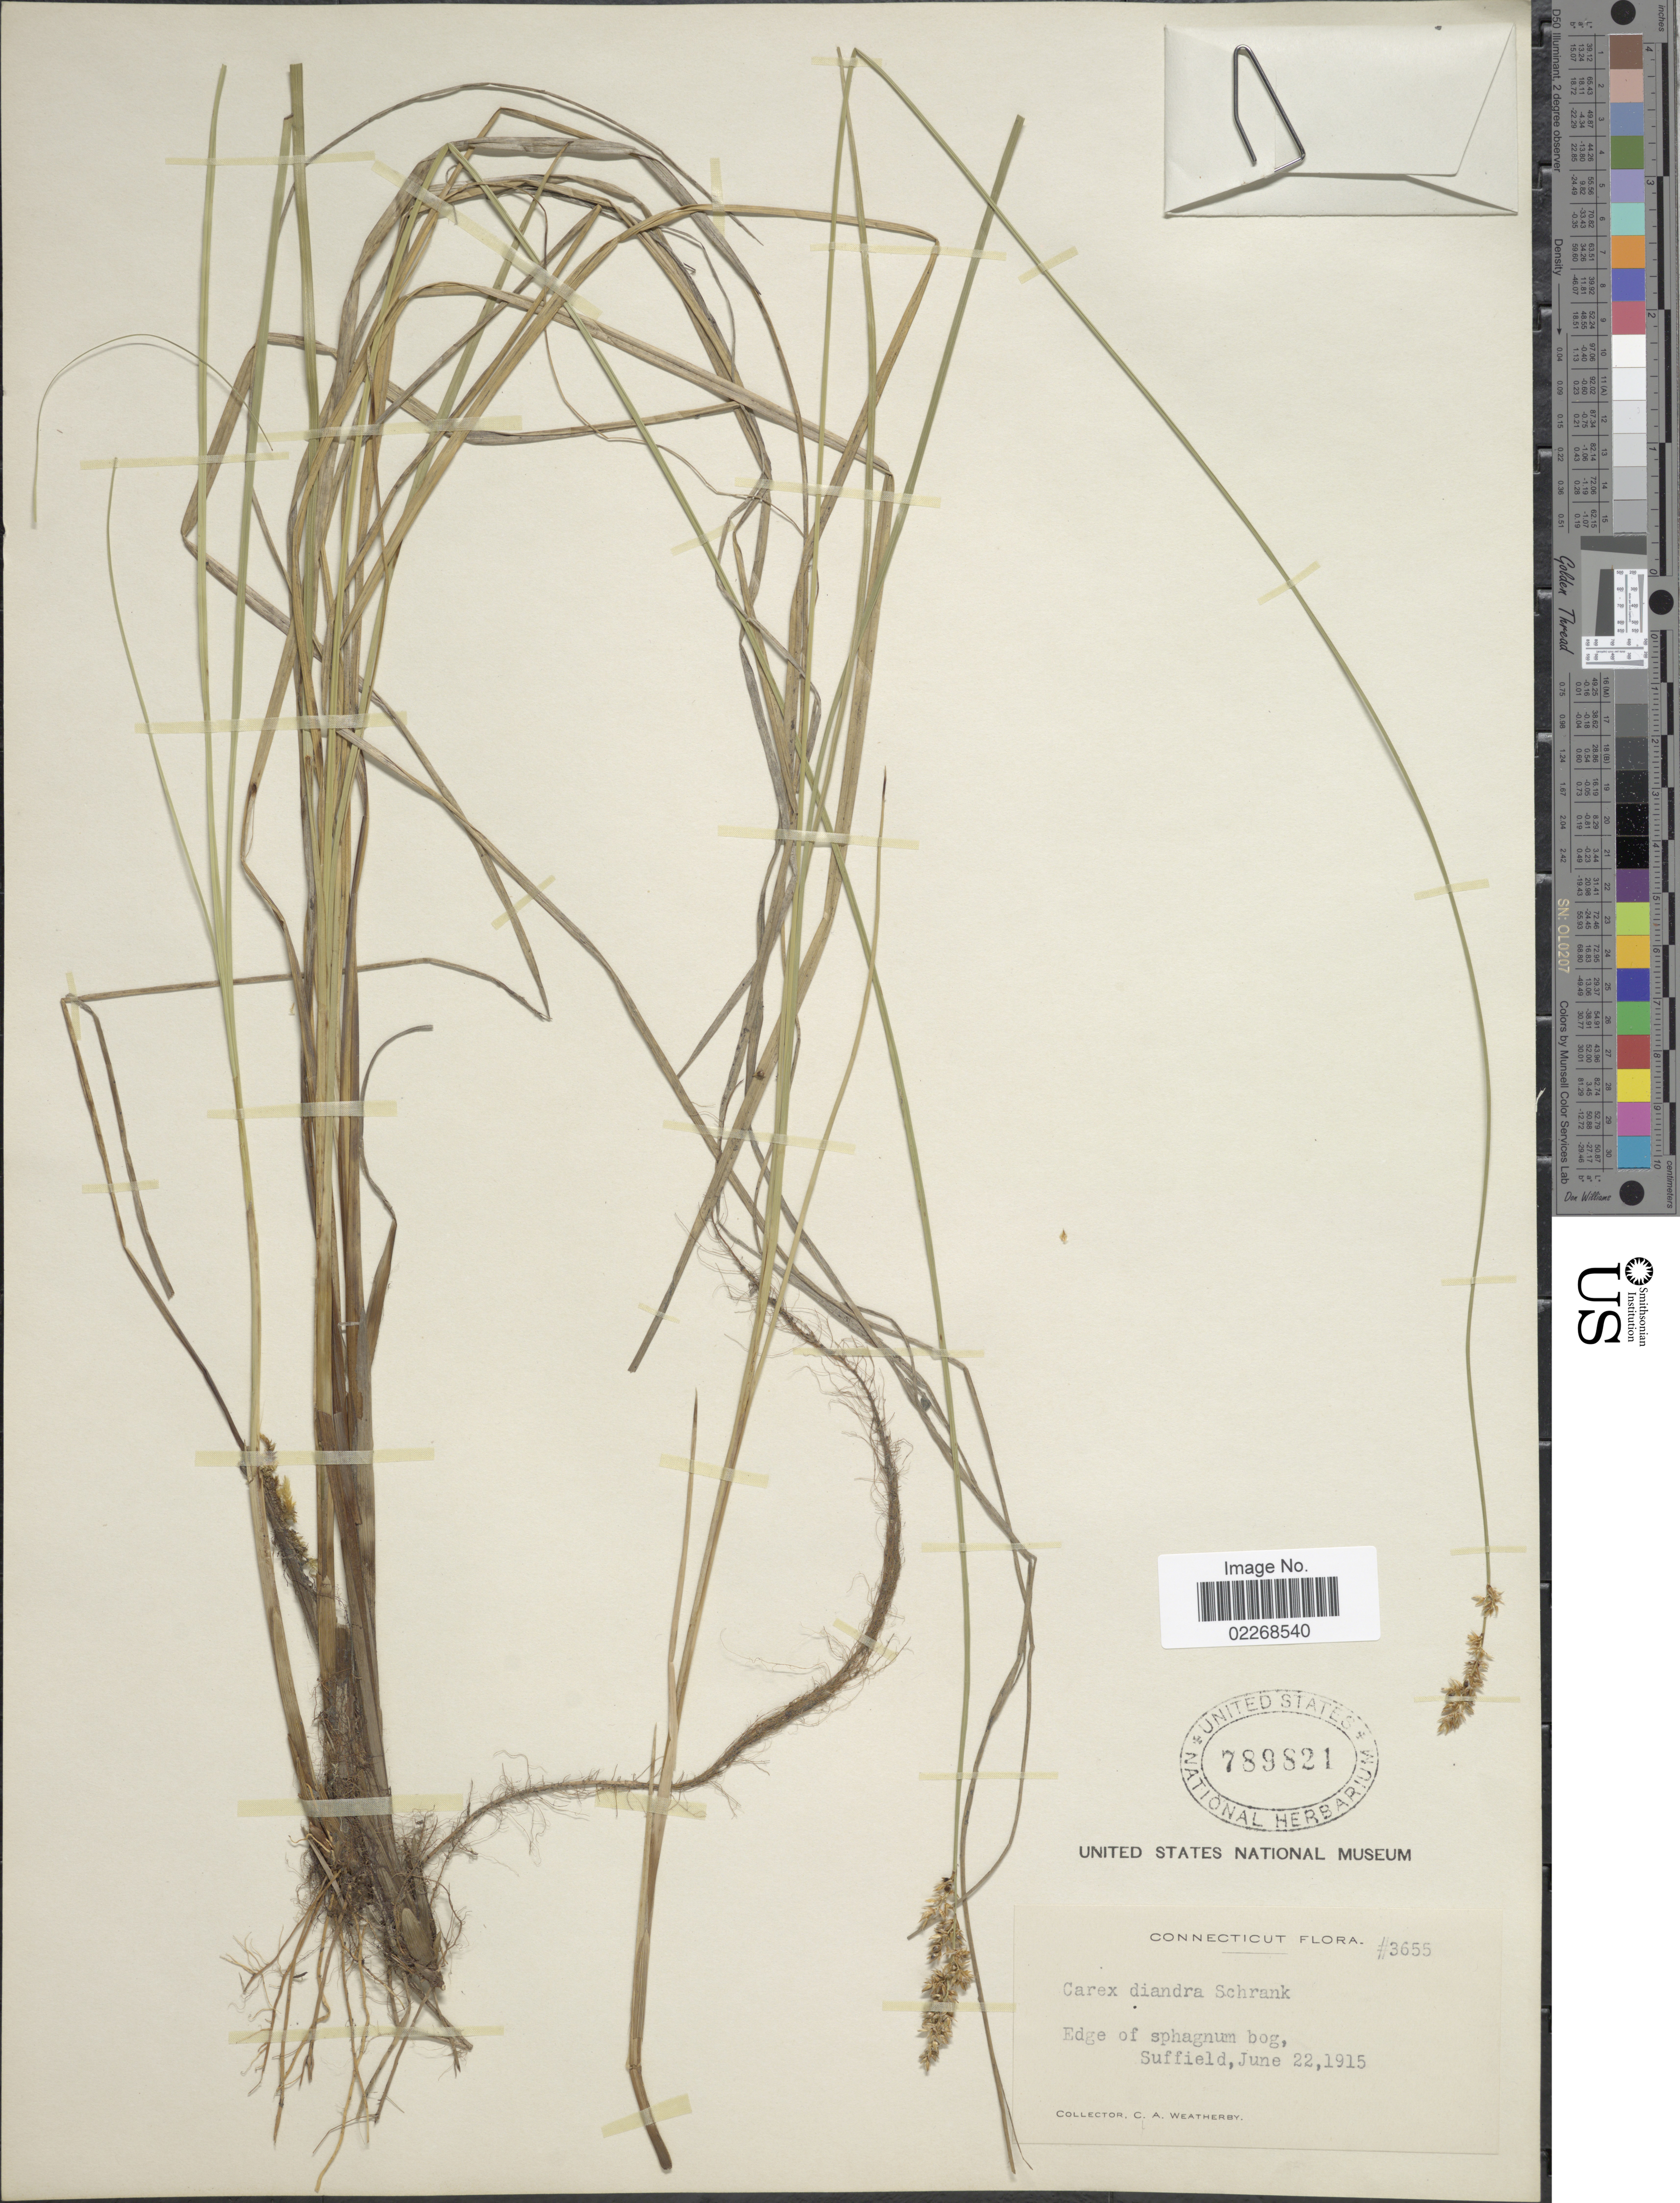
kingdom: Plantae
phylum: Tracheophyta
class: Liliopsida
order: Poales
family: Cyperaceae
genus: Carex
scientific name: Carex diandra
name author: Schrank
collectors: C. A. Weatherby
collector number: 3655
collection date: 1915-06-22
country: United States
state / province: Connecticut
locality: Edge of sphagnum bog, Suffield.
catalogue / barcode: US 789821